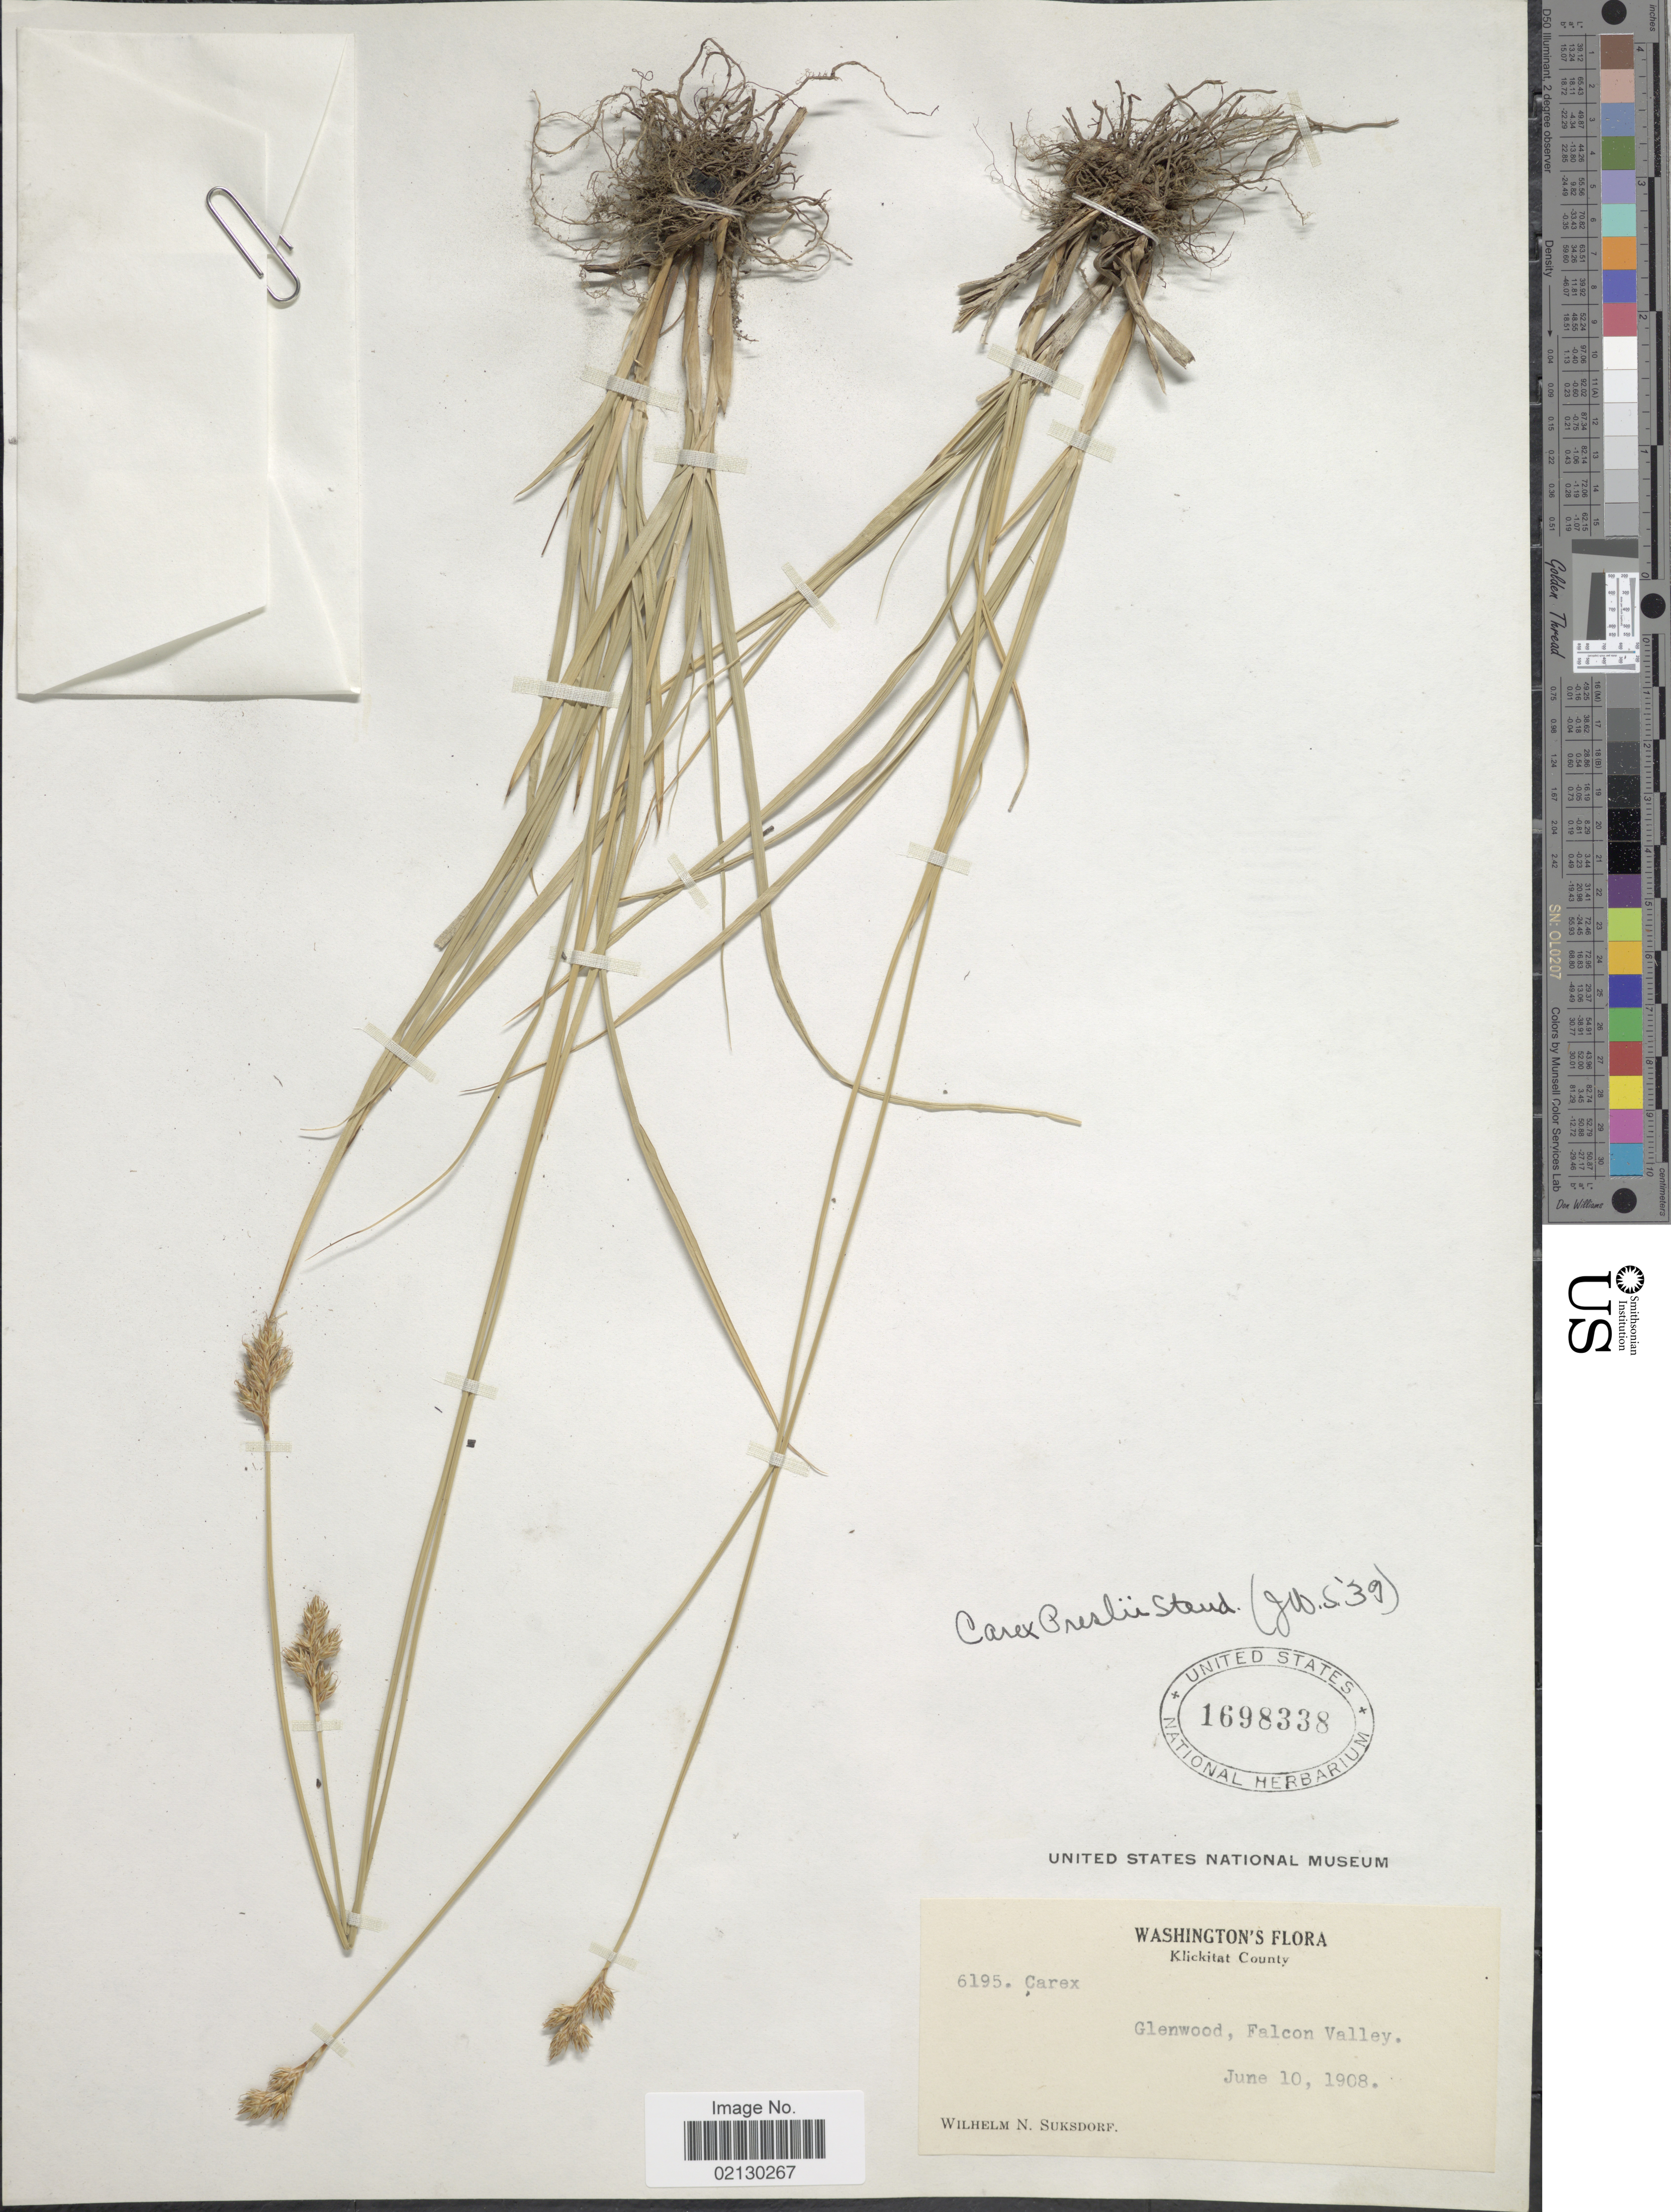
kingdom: Plantae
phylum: Tracheophyta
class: Liliopsida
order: Poales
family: Cyperaceae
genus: Carex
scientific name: Carex preslii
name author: Steud.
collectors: W. N. Suksdorf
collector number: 6195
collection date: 1908-06-10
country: United States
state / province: Washington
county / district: Klickitat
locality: Klickitat County, Glenwood, Falcon Valley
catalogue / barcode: US 1698338